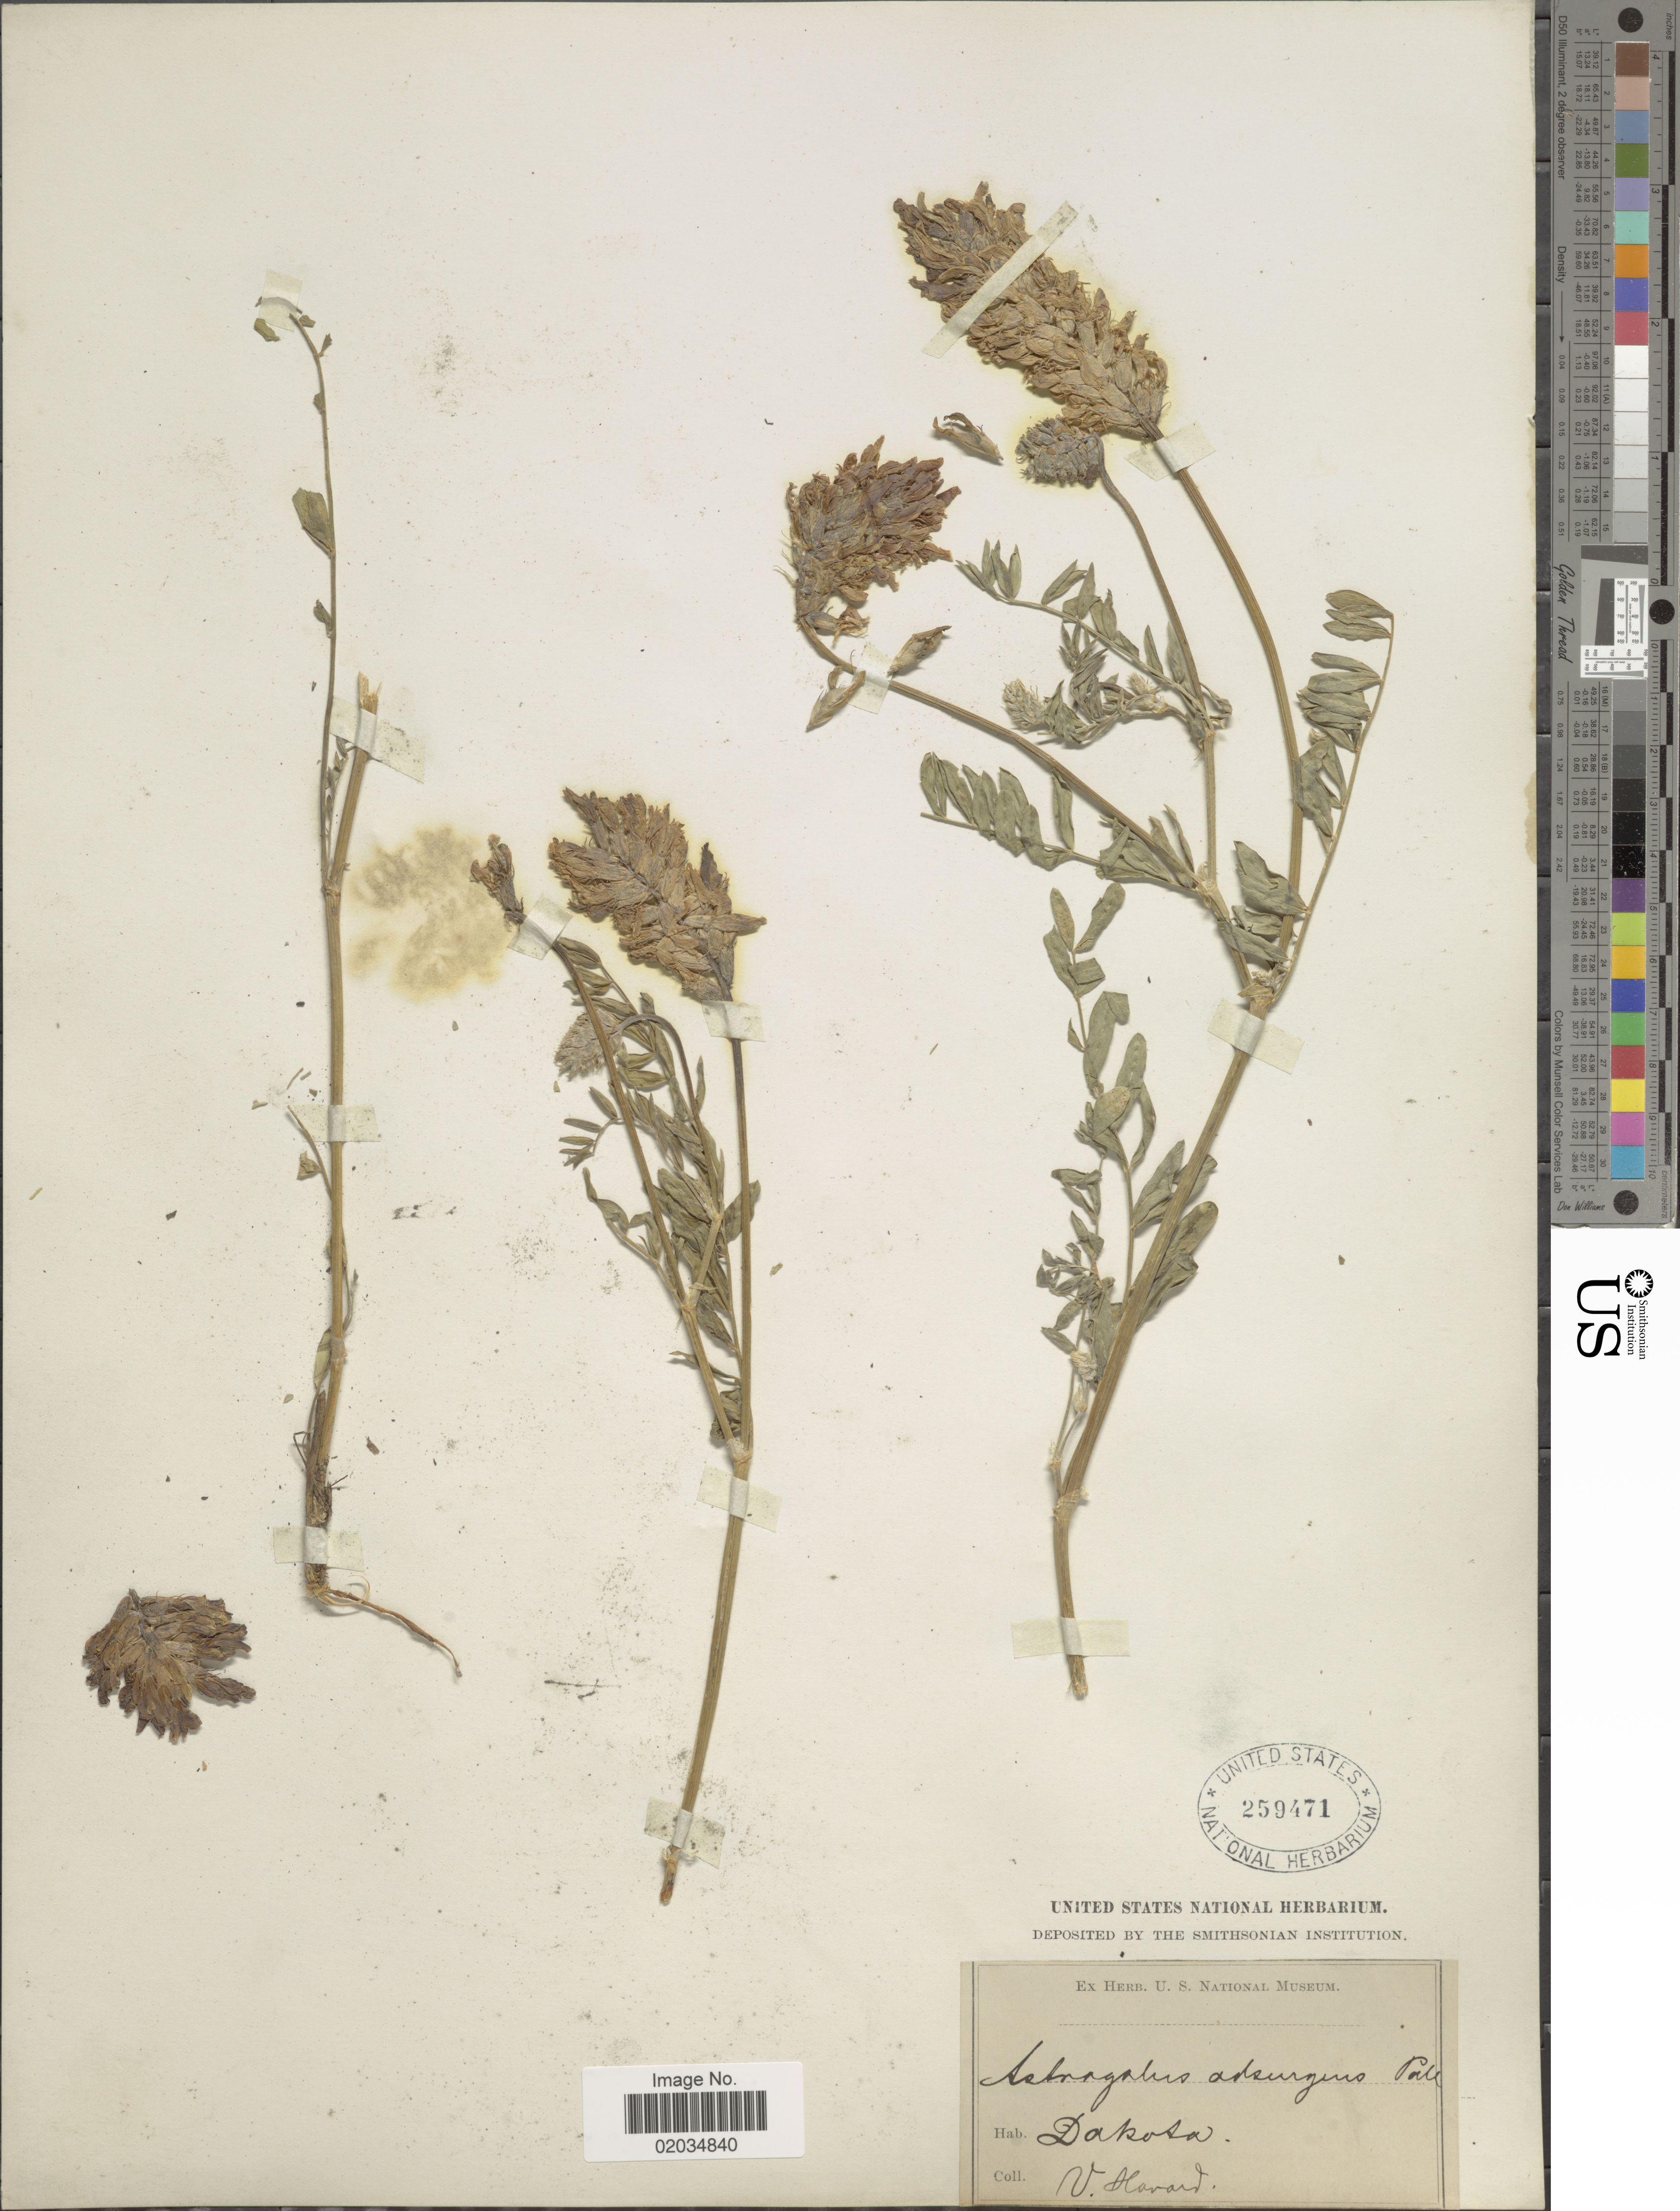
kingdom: Plantae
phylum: Tracheophyta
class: Magnoliopsida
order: Fabales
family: Fabaceae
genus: Astragalus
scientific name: Astragalus striatus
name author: Nutt.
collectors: V. Havard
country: United States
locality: Dakota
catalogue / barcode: US 259471